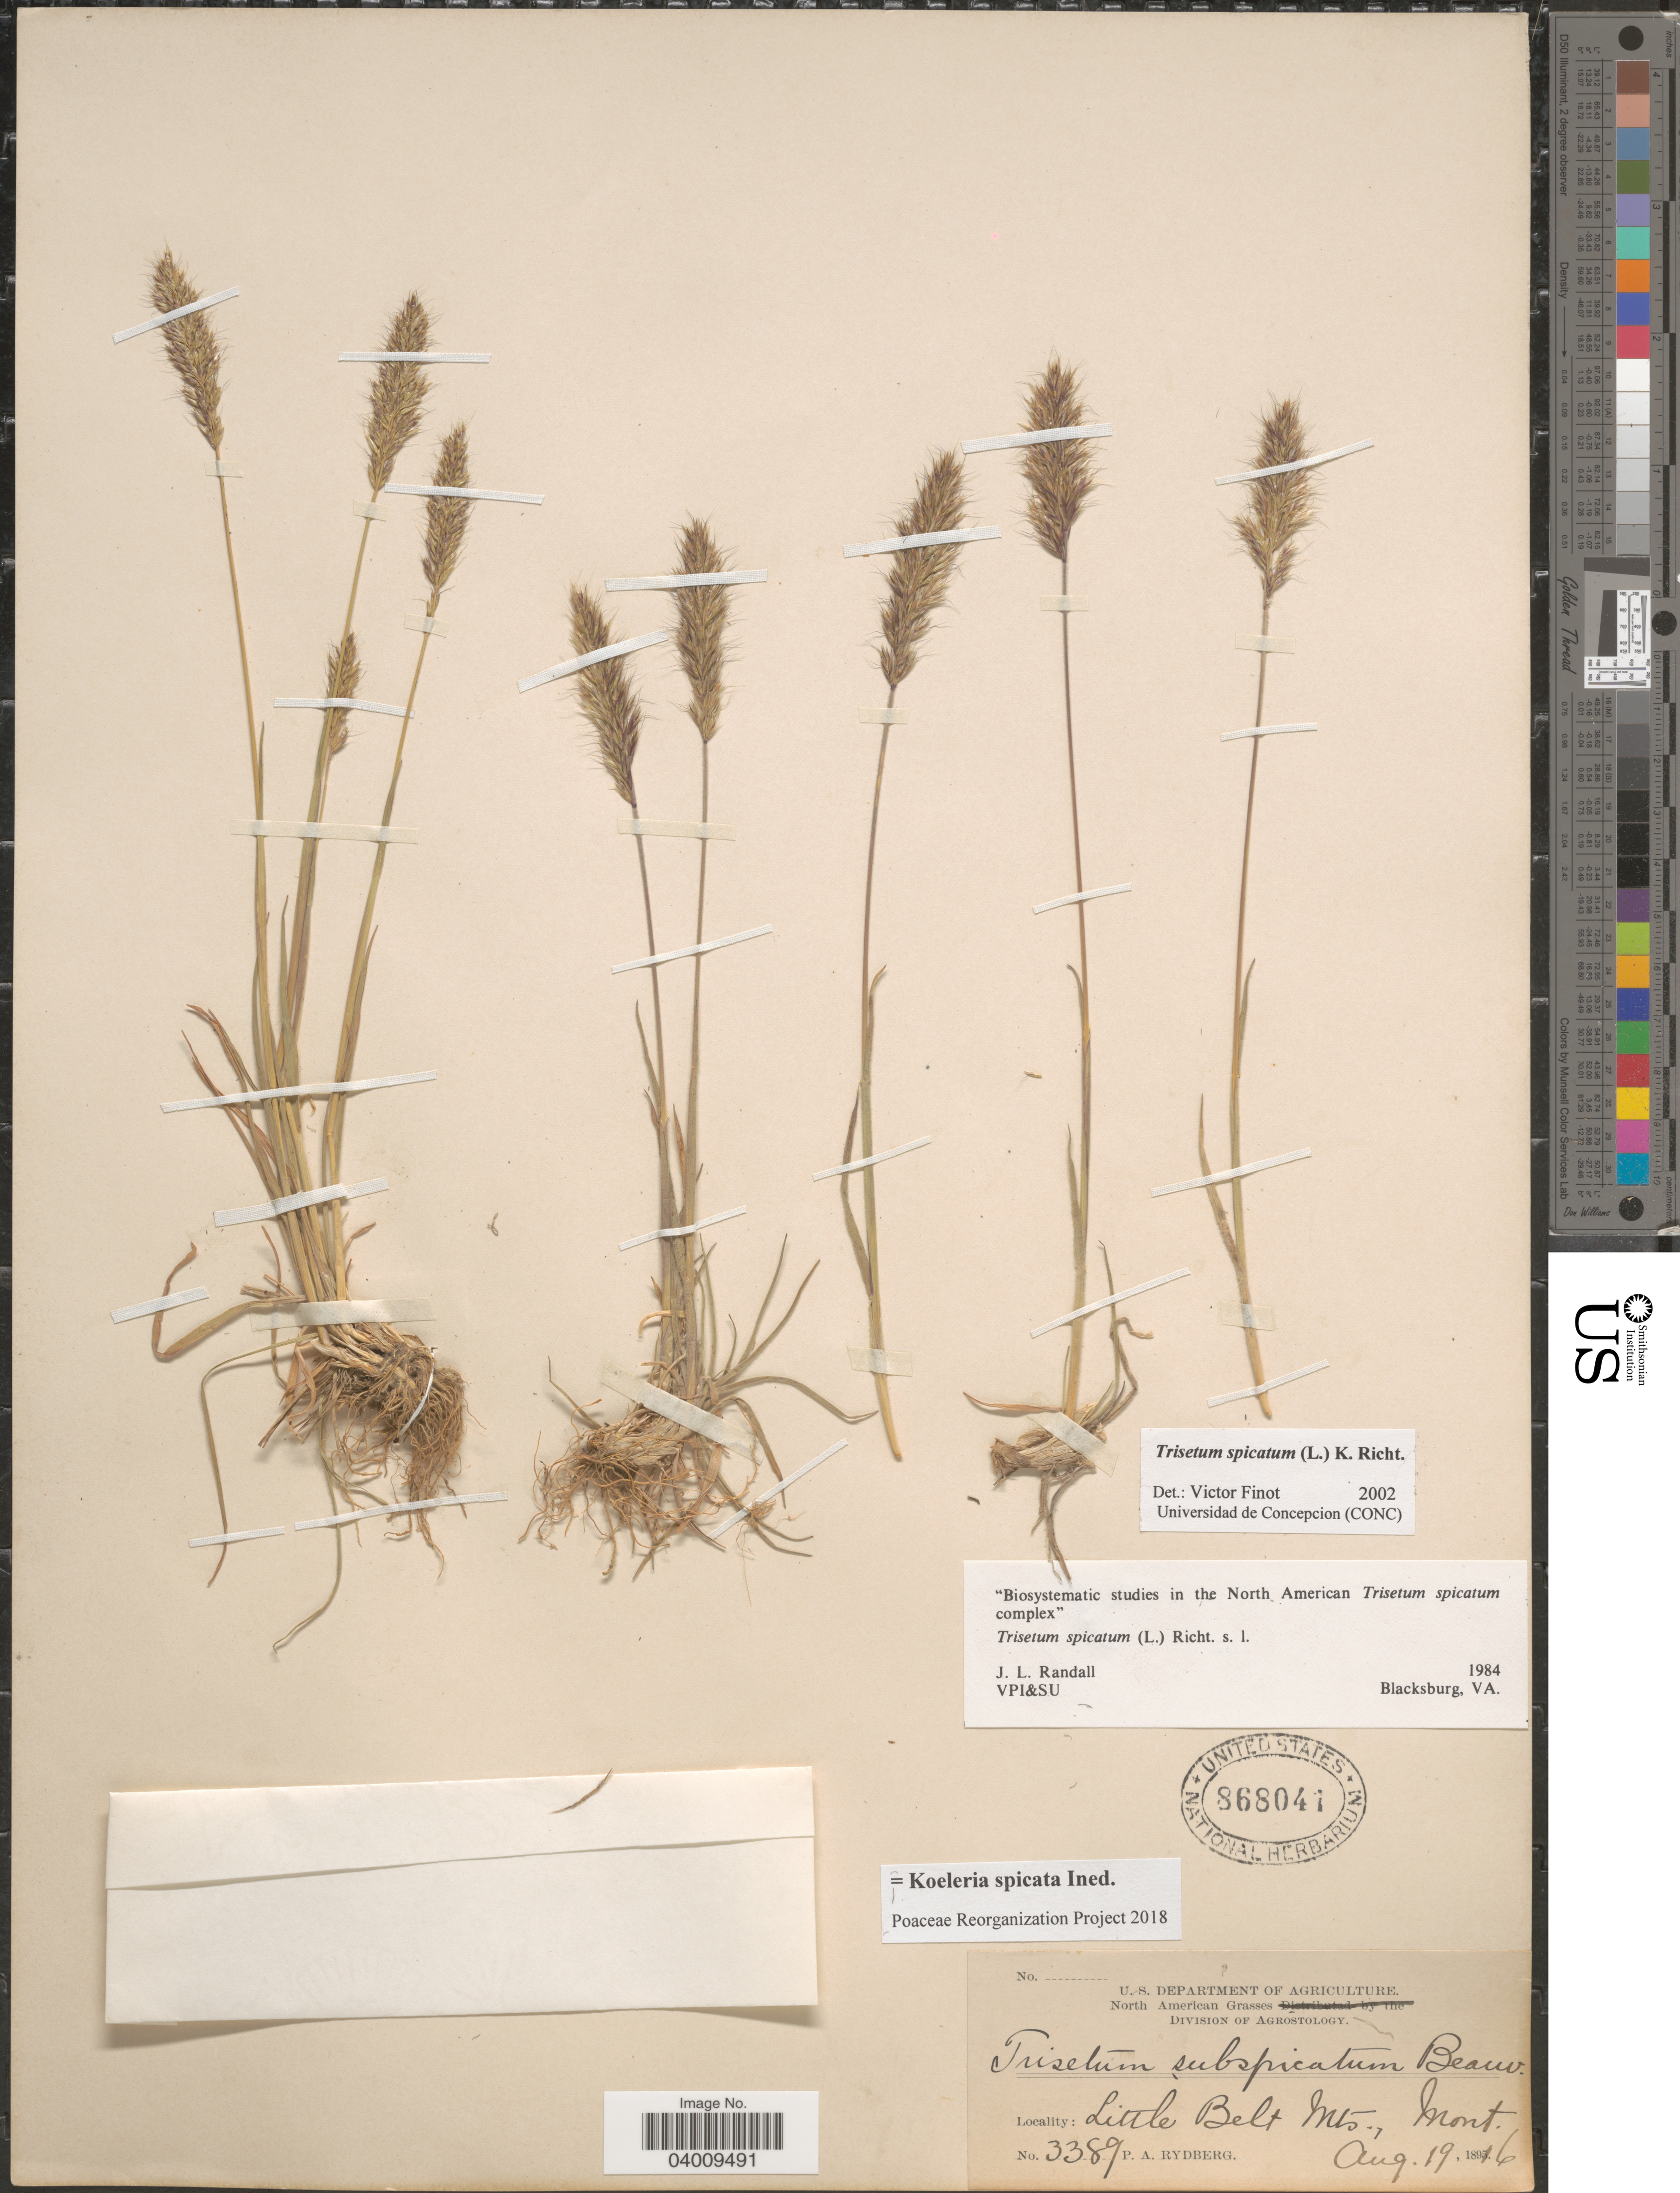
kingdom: Plantae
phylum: Tracheophyta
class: Liliopsida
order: Poales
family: Poaceae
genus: Koeleria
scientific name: Koeleria spicata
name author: (L.) Barberá et al.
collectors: P. A. Rydberg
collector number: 3389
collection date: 1896-08-19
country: United States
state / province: Montana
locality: Little Belt Mts.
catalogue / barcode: US 868041